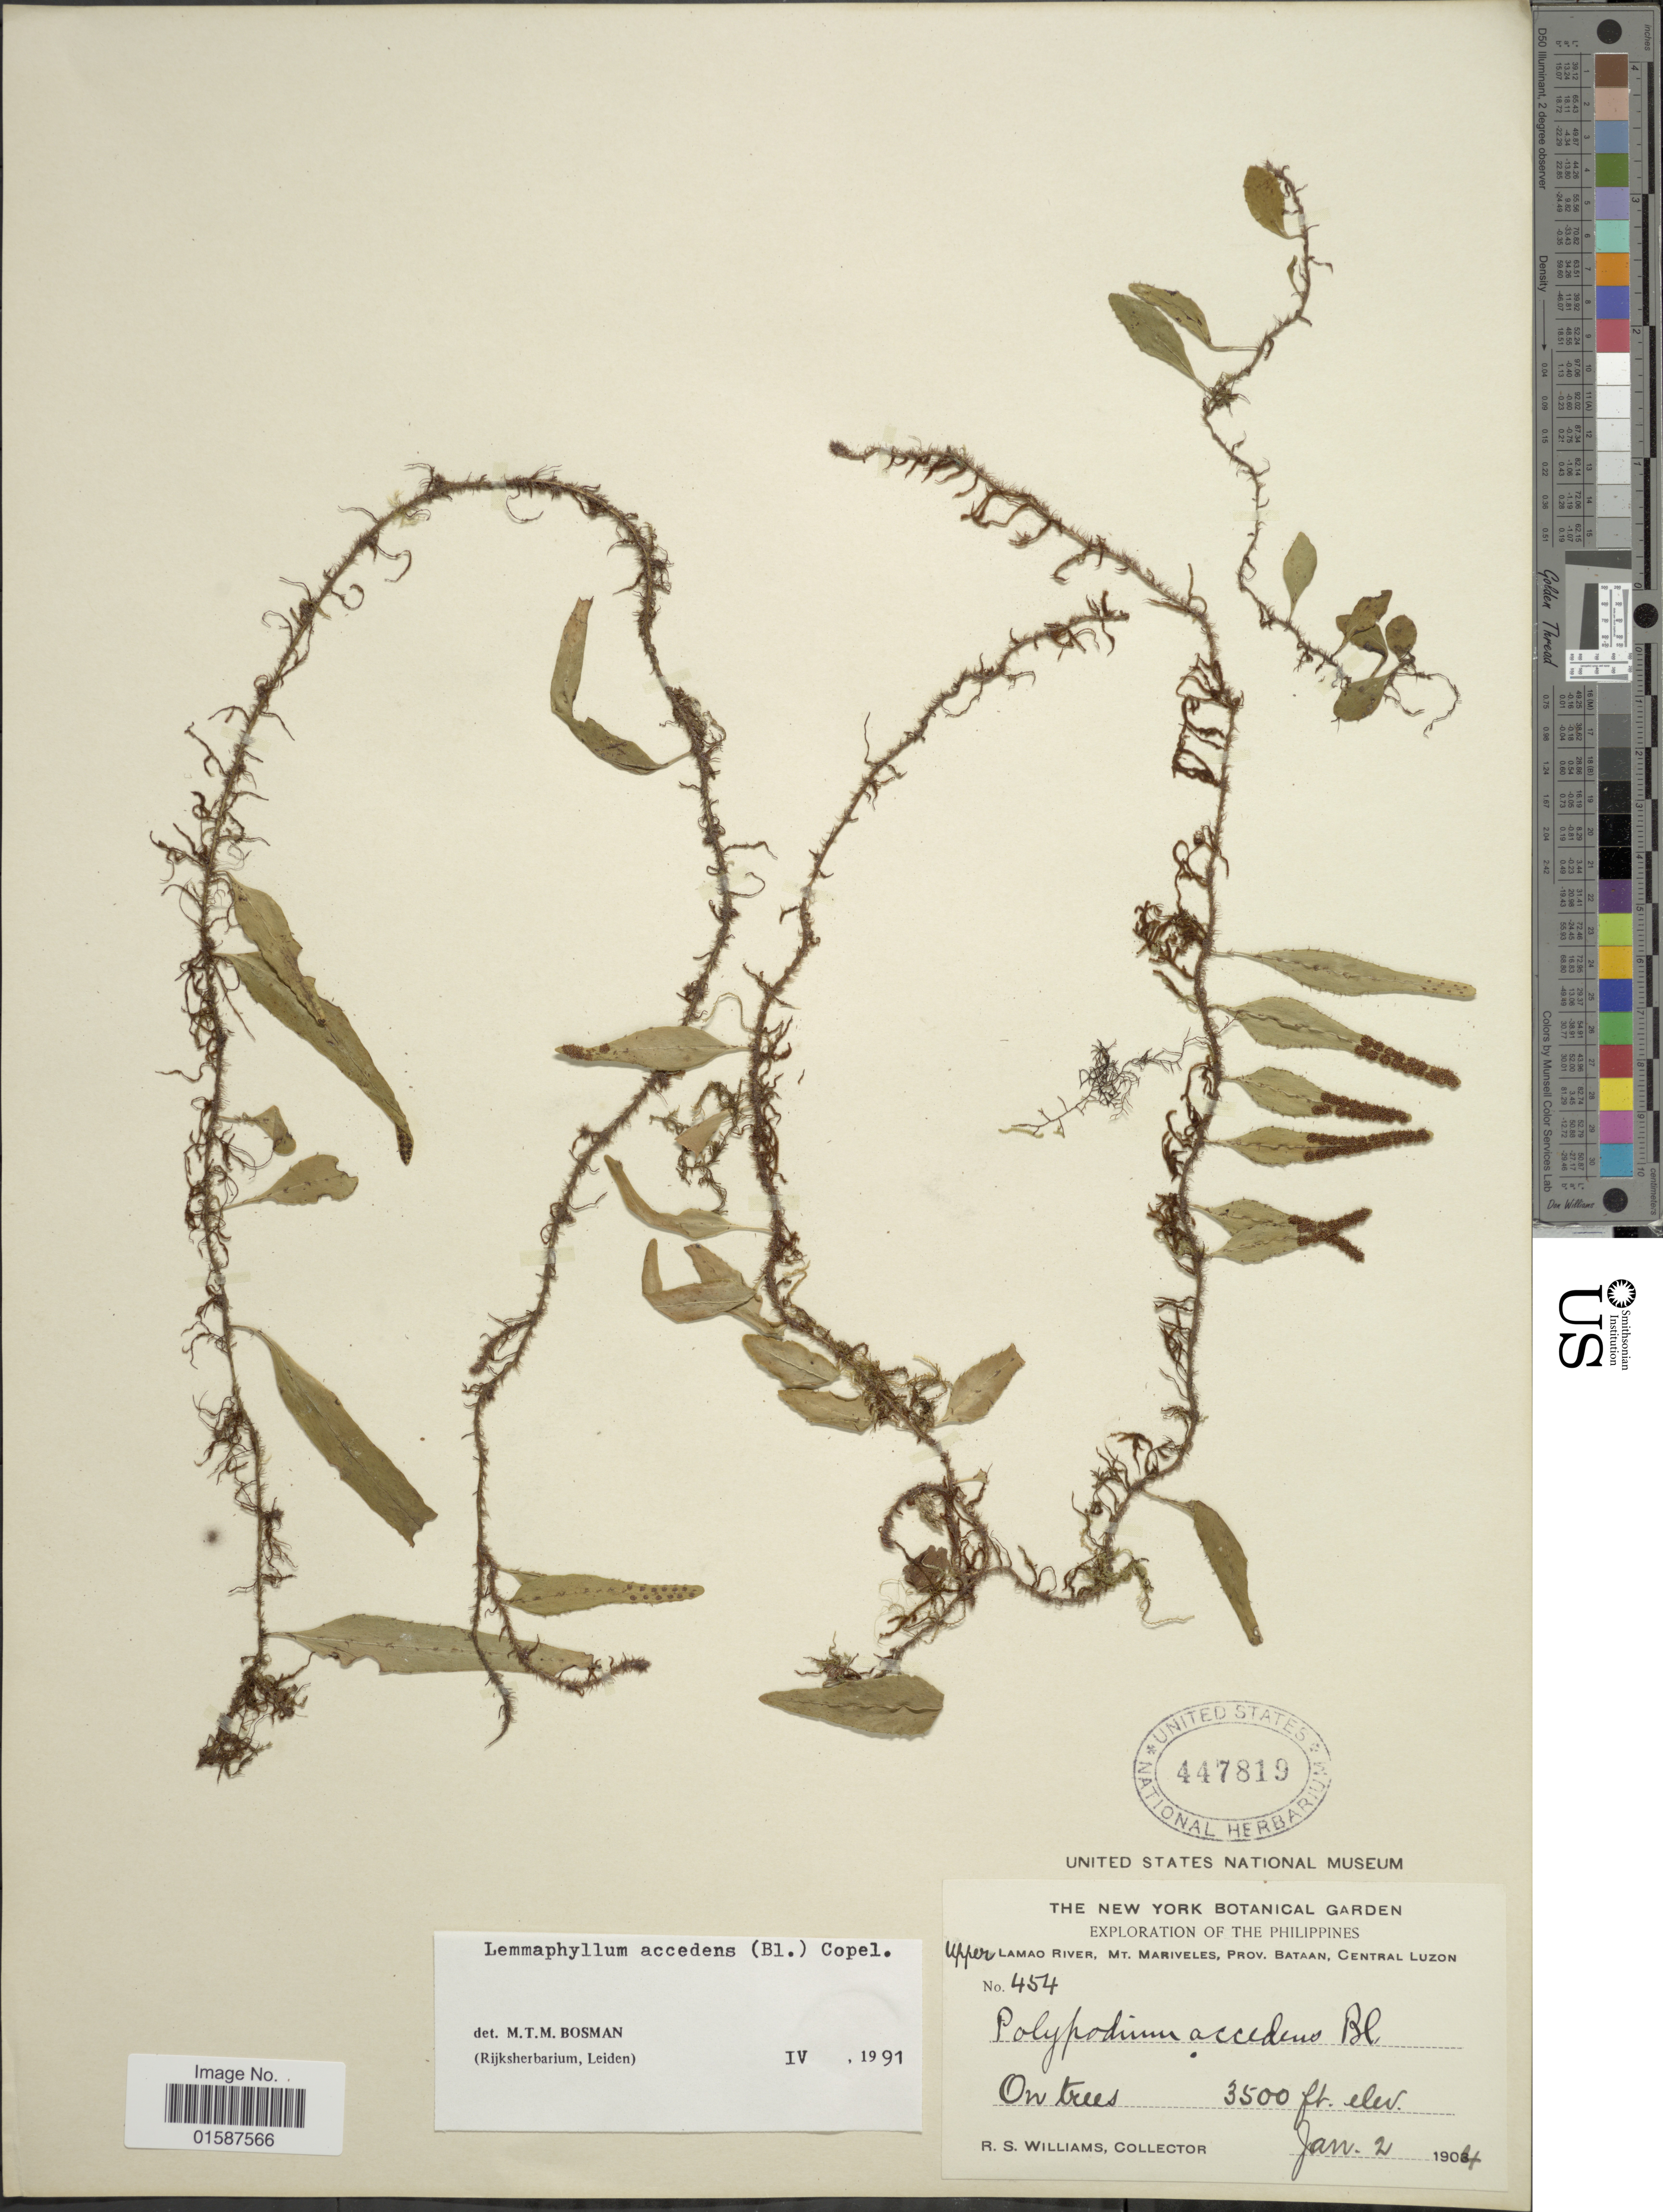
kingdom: Plantae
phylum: Tracheophyta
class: Polypodiopsida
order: Polypodiales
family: Polypodiaceae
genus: Lemmaphyllum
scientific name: Lemmaphyllum accedens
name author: (Blume) Donk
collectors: R. S. Williams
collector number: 454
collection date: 1904-01-02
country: Philippines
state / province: Central Luzon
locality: Upper Lamao River, Mt. Mariveles, Prov. Bataan, Central Luzon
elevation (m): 1067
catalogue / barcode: US 447819